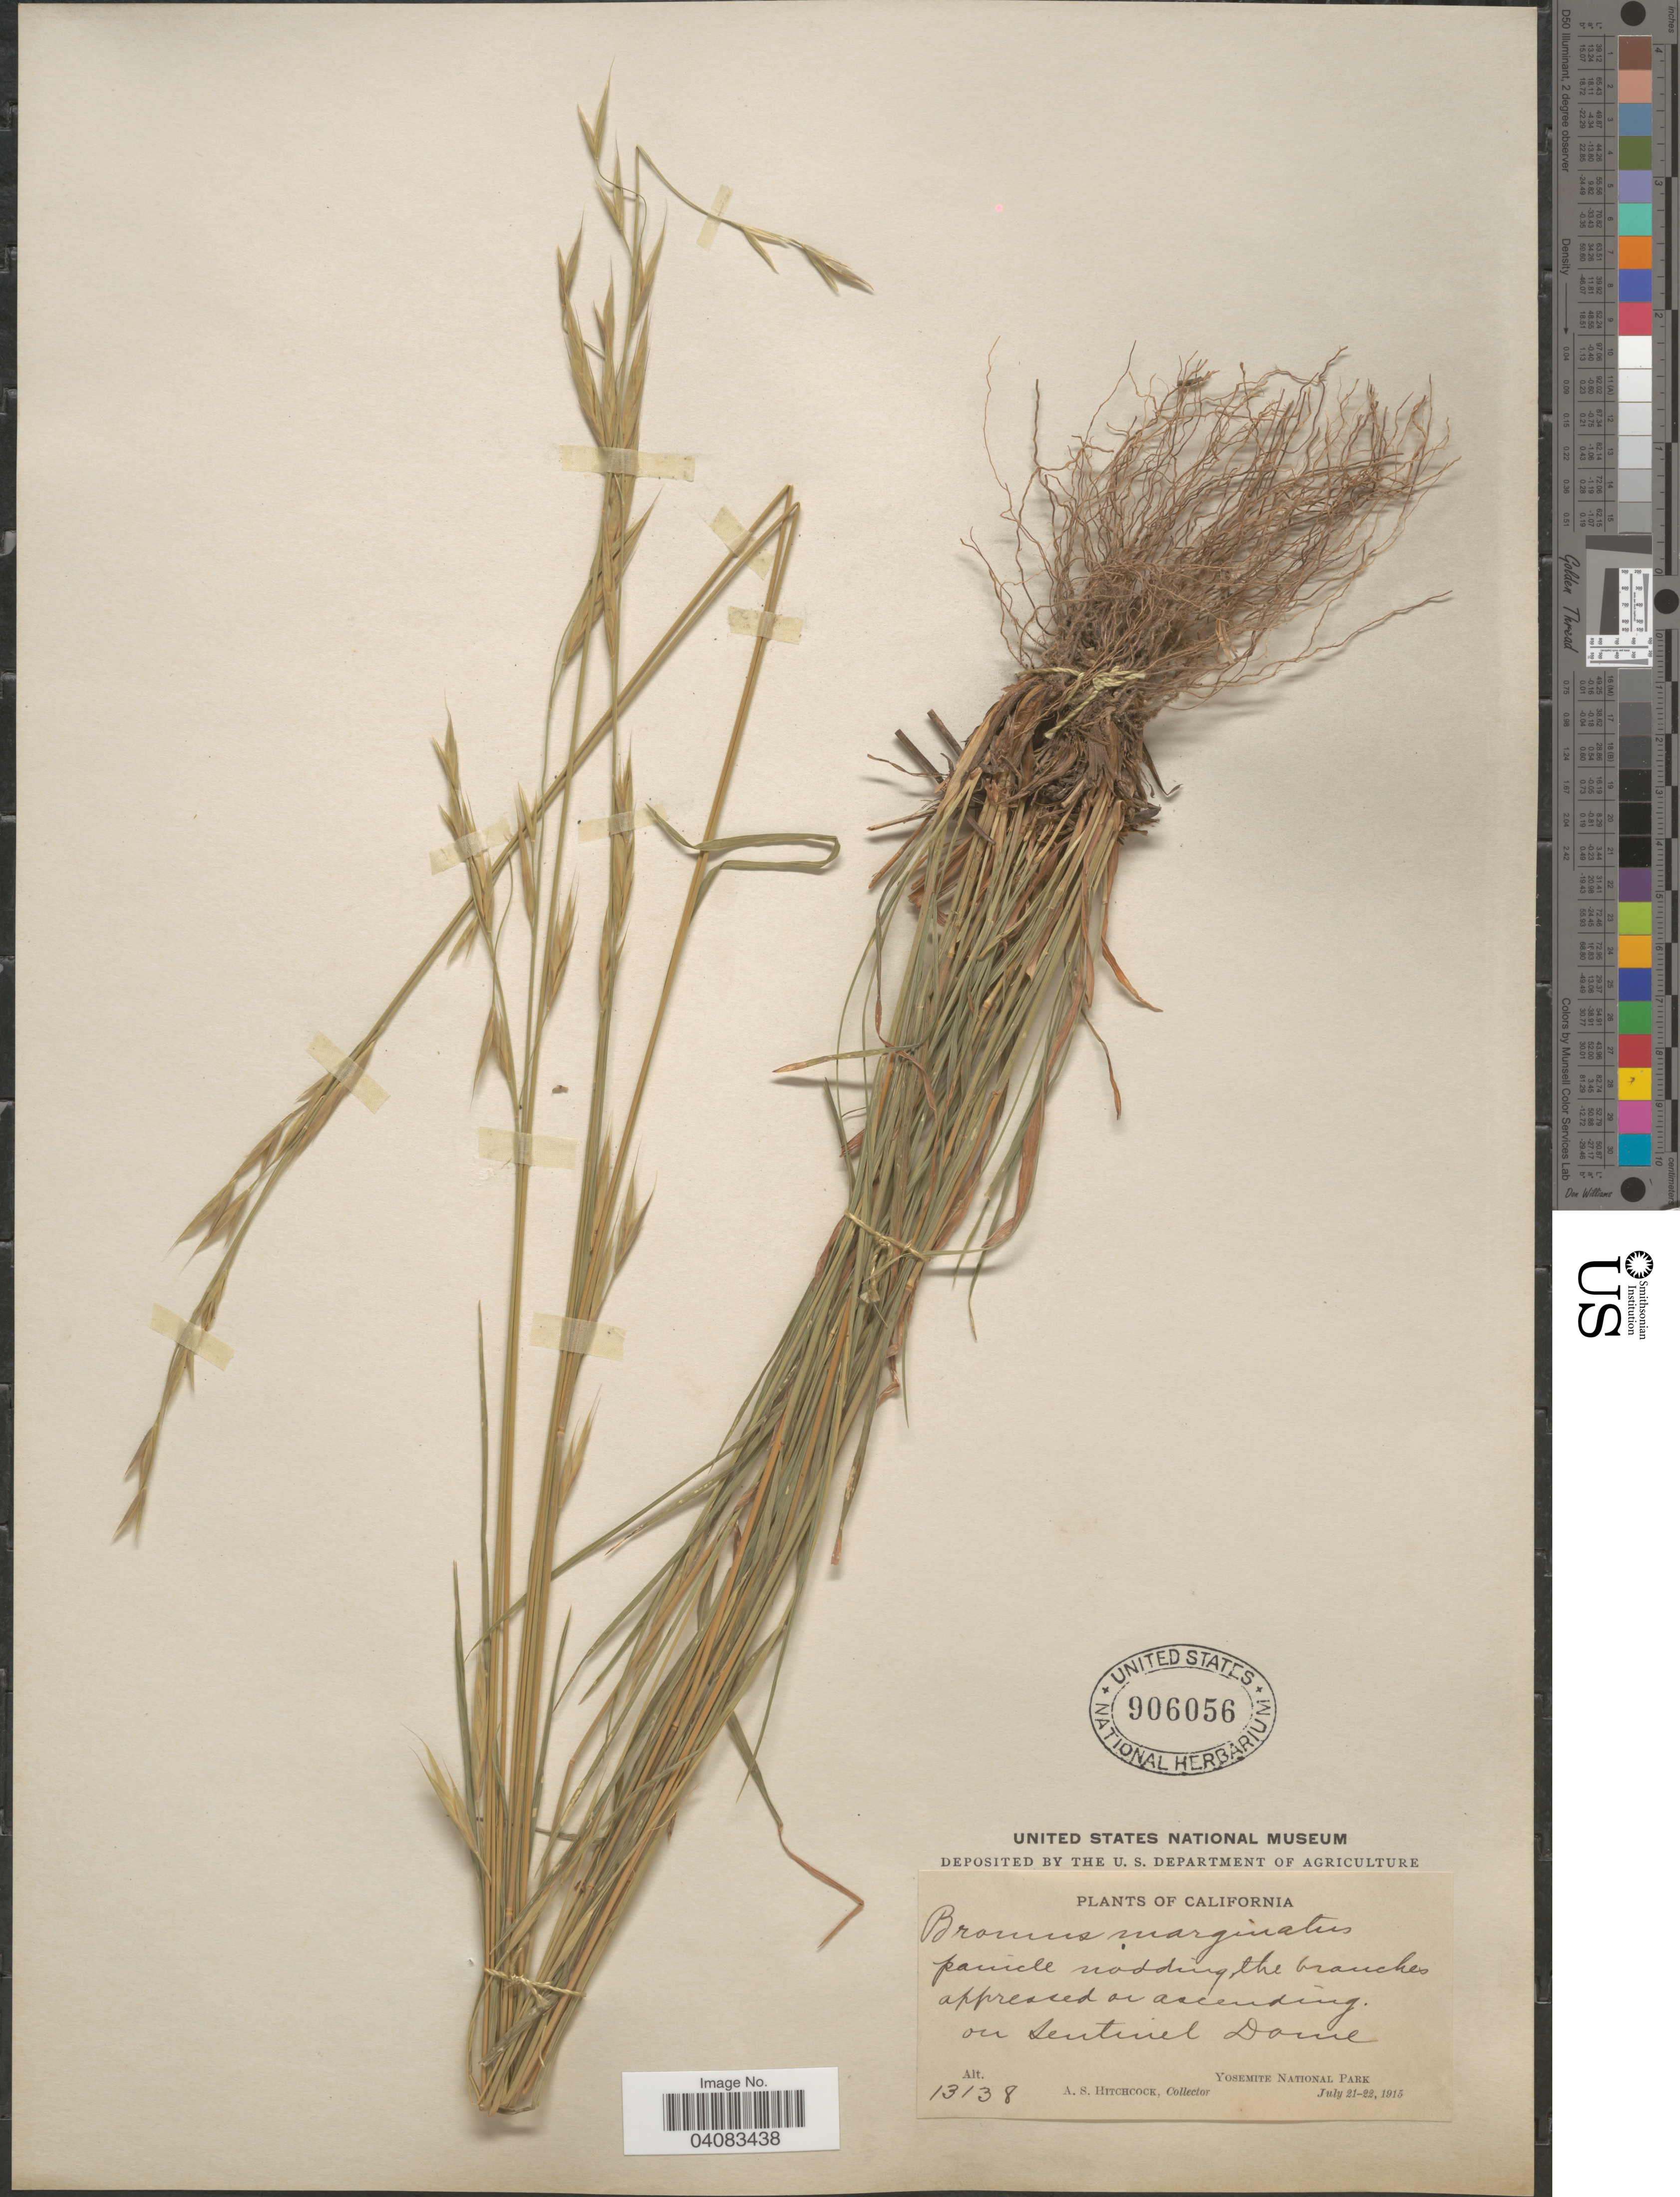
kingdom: Plantae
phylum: Tracheophyta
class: Liliopsida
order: Poales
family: Poaceae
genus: Bromus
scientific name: Bromus marginatus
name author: Nees ex Steud.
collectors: A. S. Hitchcock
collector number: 13138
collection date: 1915-07-21/1915-07-22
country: United States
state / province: California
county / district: Mariposa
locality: On Sentinel Dome. Yosemite National Park.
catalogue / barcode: US 906056